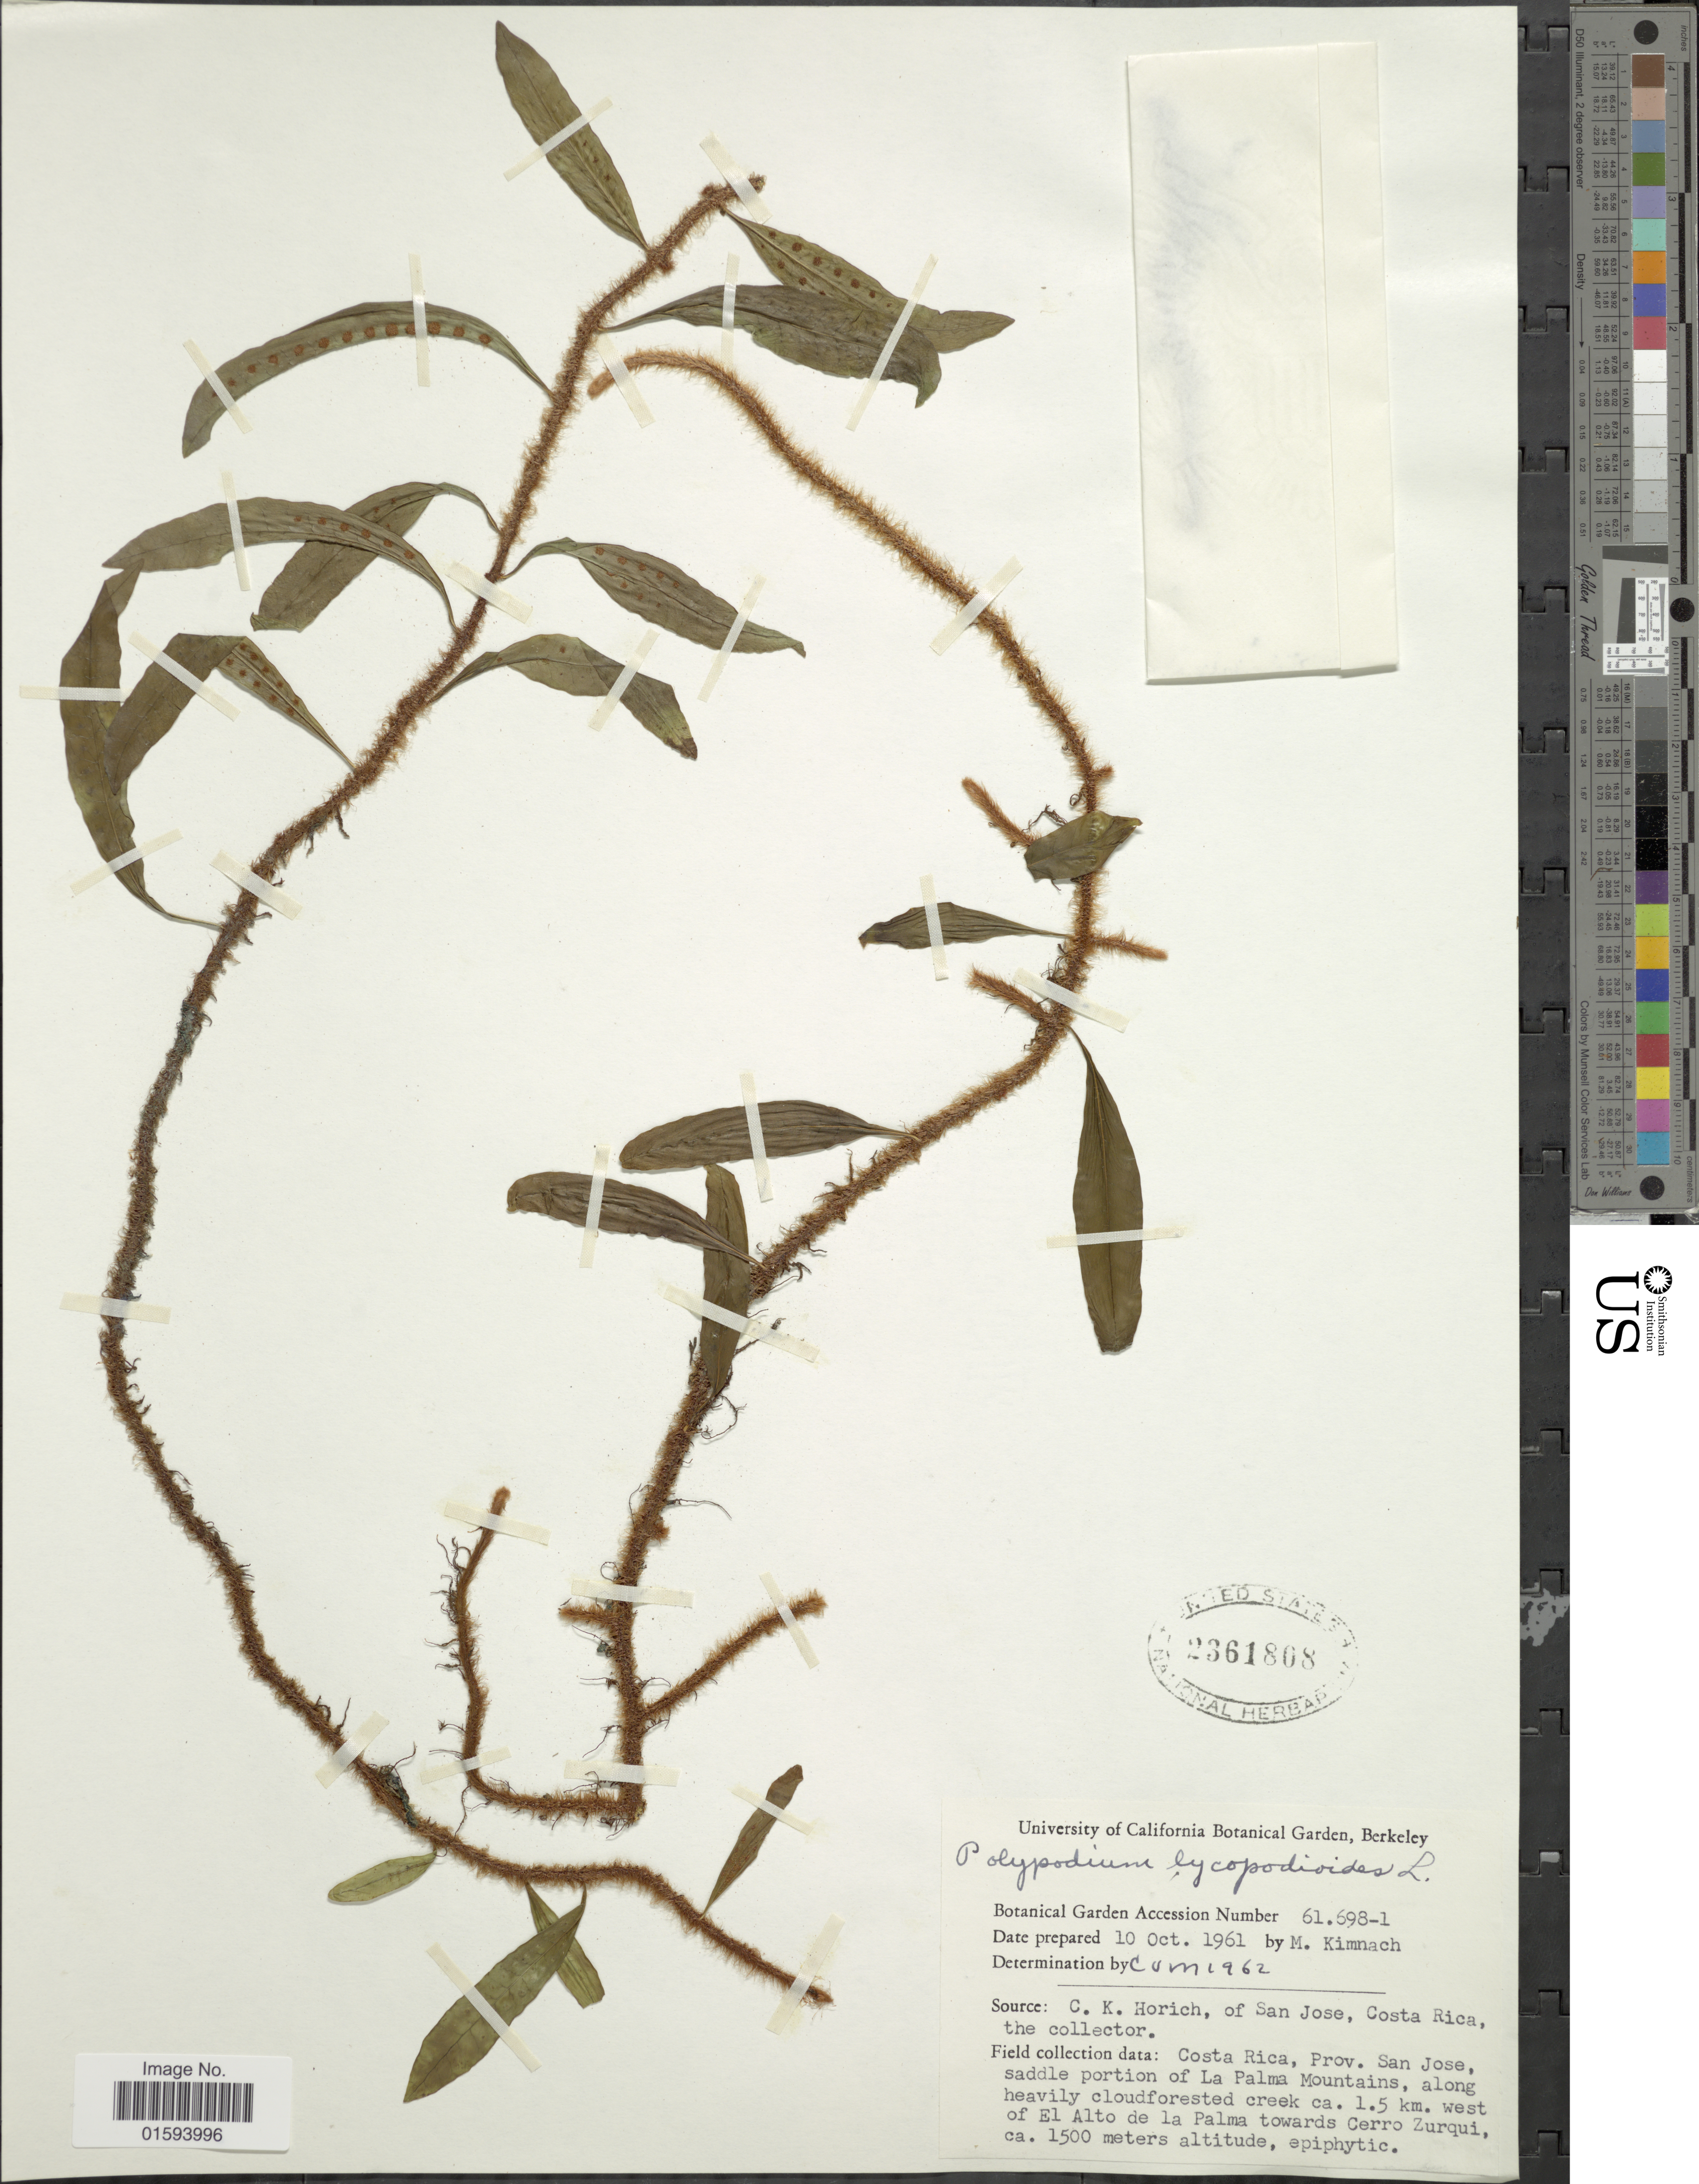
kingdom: Plantae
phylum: Tracheophyta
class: Polypodiopsida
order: Polypodiales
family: Polypodiaceae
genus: Polypodium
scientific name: Polypodium lycopodioides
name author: L.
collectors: M. W. Kimnach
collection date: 1961-10-10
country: United States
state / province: California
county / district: Alameda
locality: University of California Botanical Garden, Berkeley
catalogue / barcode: US 2361808